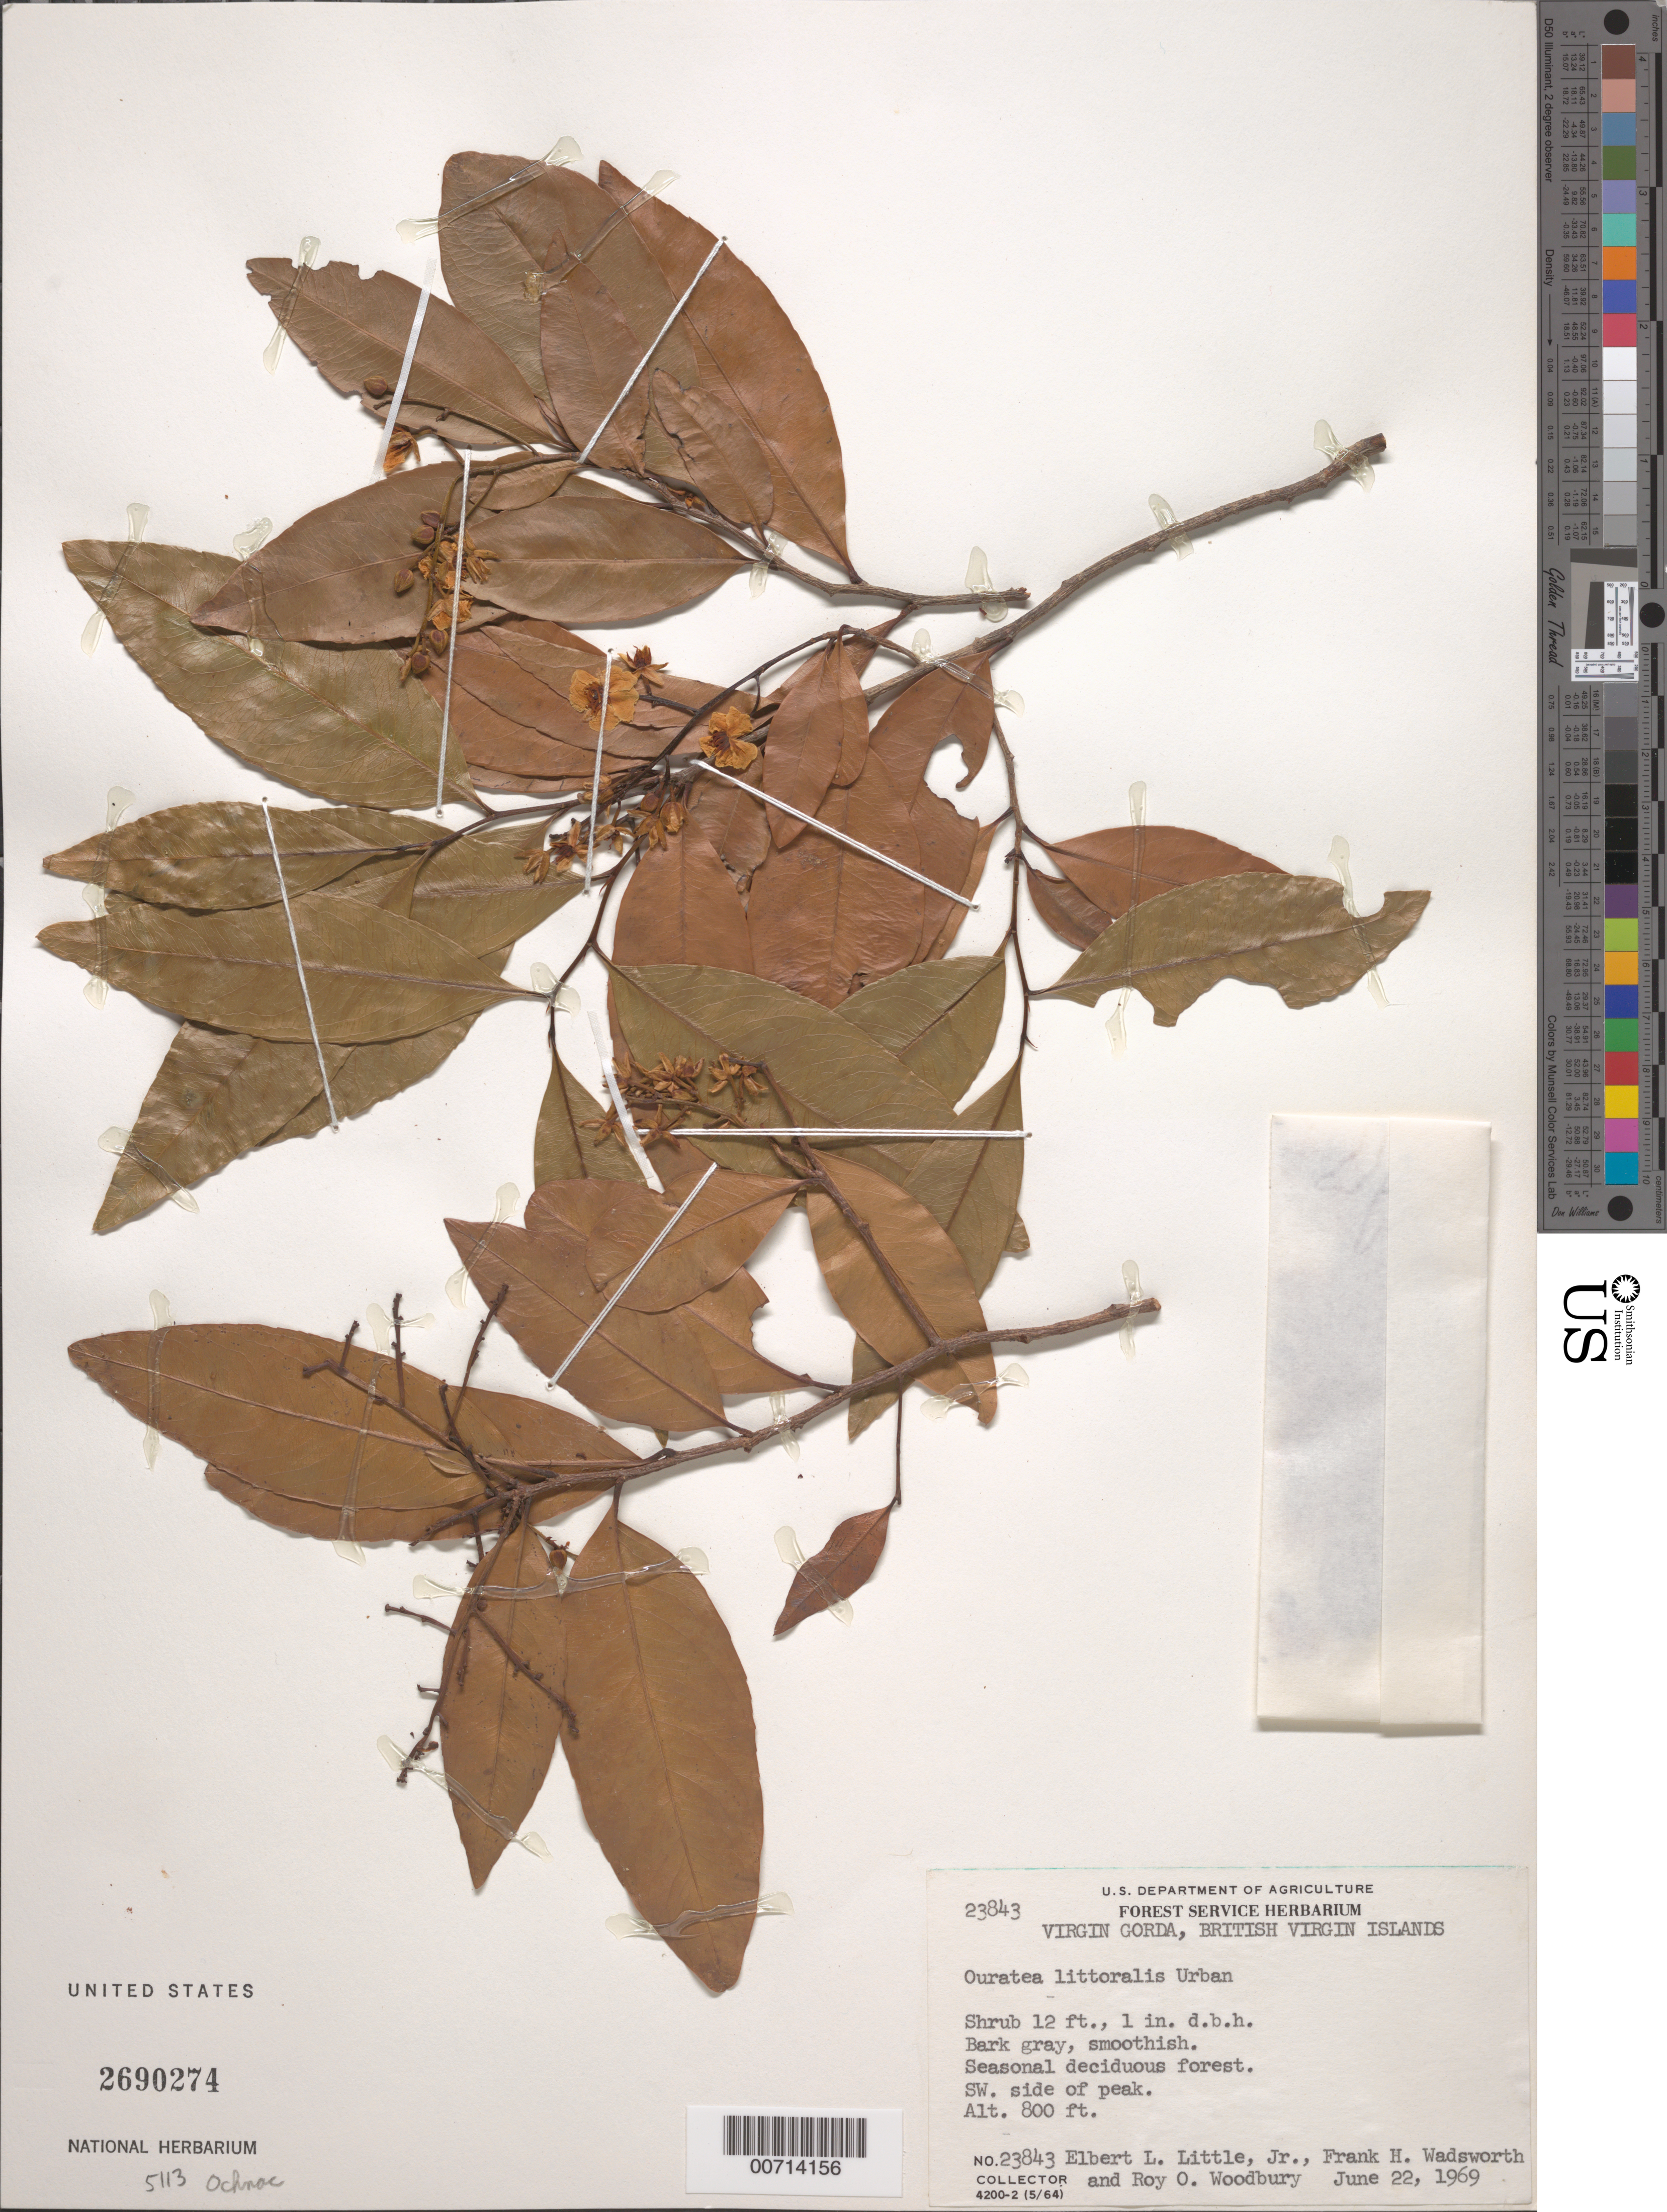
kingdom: Plantae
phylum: Tracheophyta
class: Magnoliopsida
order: Malpighiales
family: Ochnaceae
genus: Ouratea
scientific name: Ouratea littoralis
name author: Urb.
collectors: E. L. Little, F. Wadsworth & R. O. Woodbury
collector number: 23843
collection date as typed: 22 Jun 1969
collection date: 1969-06-22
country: British Virgin Islands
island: Virgin Gorda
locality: Peak, SW side of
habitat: Seasonal deciduous forest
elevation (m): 244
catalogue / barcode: US 2690274